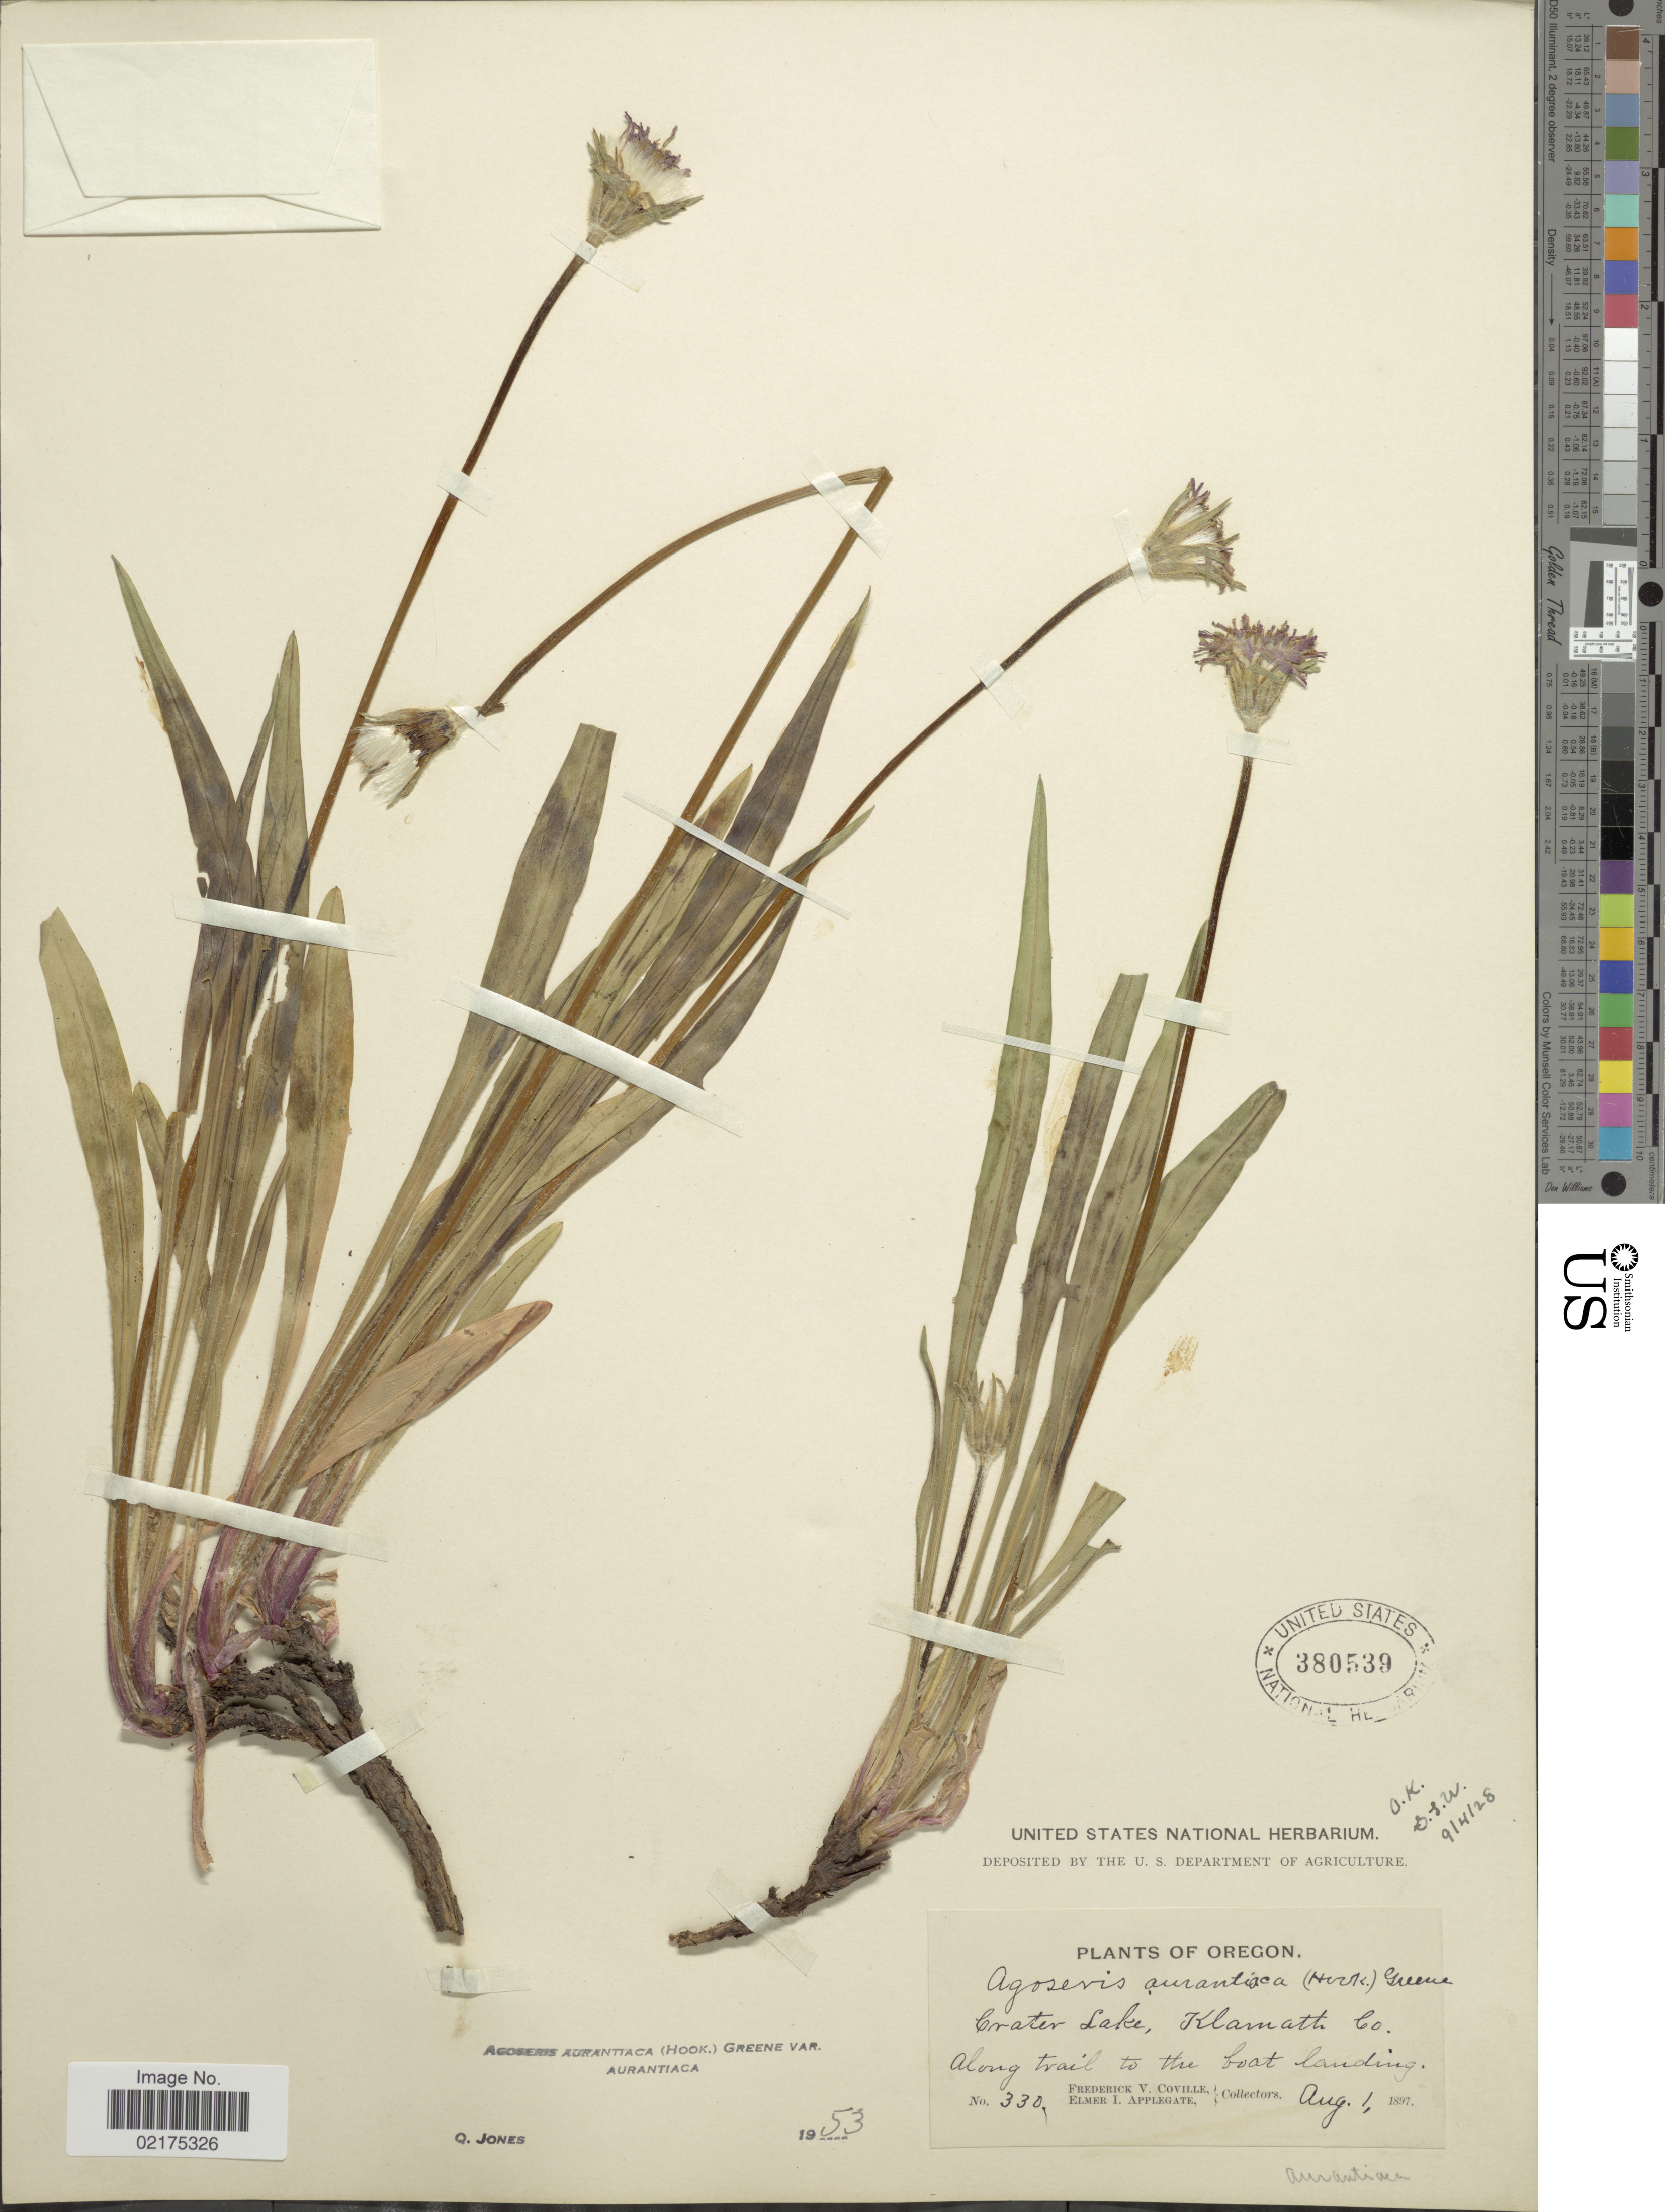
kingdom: Plantae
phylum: Tracheophyta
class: Magnoliopsida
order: Asterales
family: Asteraceae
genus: Agoseris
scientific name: Agoseris aurantiaca var. aurantiaca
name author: (Hook.) Greene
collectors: F. V. Coville & E. I. Applegate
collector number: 330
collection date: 1897-08-01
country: United States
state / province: Oregon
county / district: Klamath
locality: Crater Lake, Klamath Co., along trail to the boat landing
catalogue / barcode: US 380539